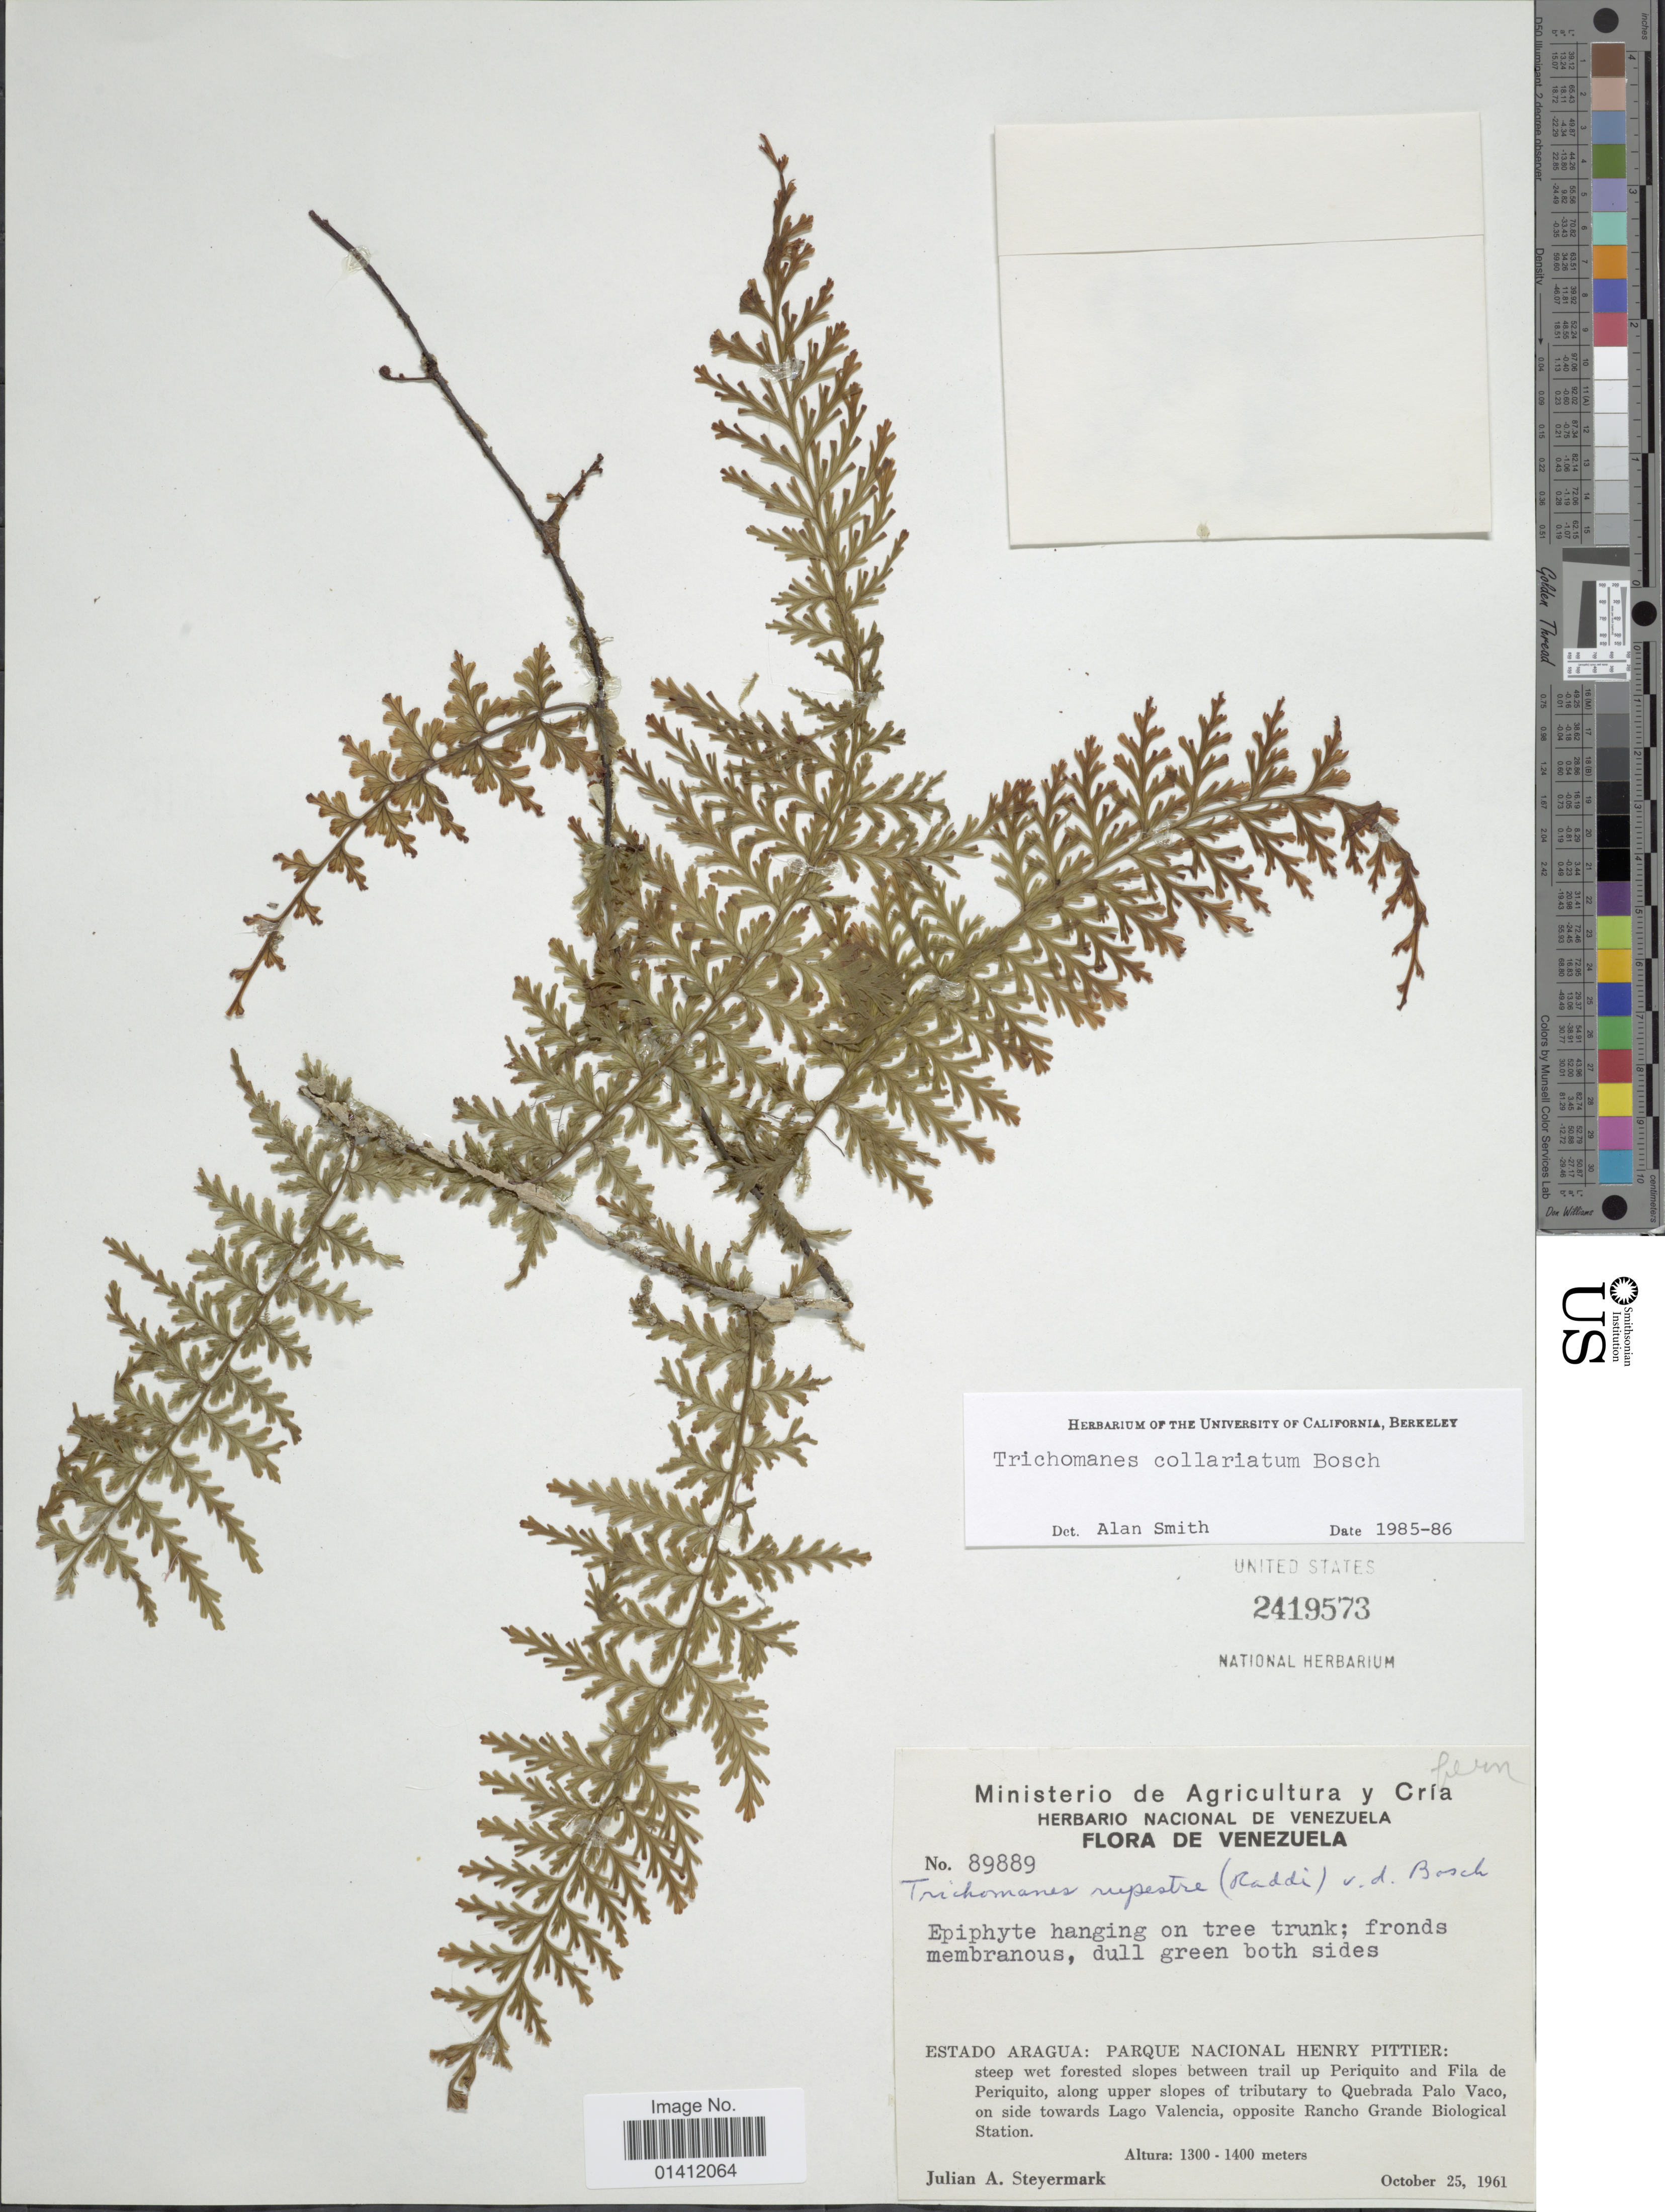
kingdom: Plantae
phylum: Tracheophyta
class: Polypodiopsida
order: Hymenophyllales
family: Hymenophyllaceae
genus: Vandenboschia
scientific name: Vandenboschia collariata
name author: (Bosch) Ebihara & K. Iwats.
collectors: J. Steyermark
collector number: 89889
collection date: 1961-10-25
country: Venezuela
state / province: Aragua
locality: Estado Aragua: Parque Nacional Henry Pittier: steep wet forested slopes between trail up Periquito and Fila de Periquito, along upper slopes of tributary to Quebrada Palo Vaco, on side towards Lago Valencia, opposite Rancho Grande Biological Station.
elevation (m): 1300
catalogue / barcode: US 2419573